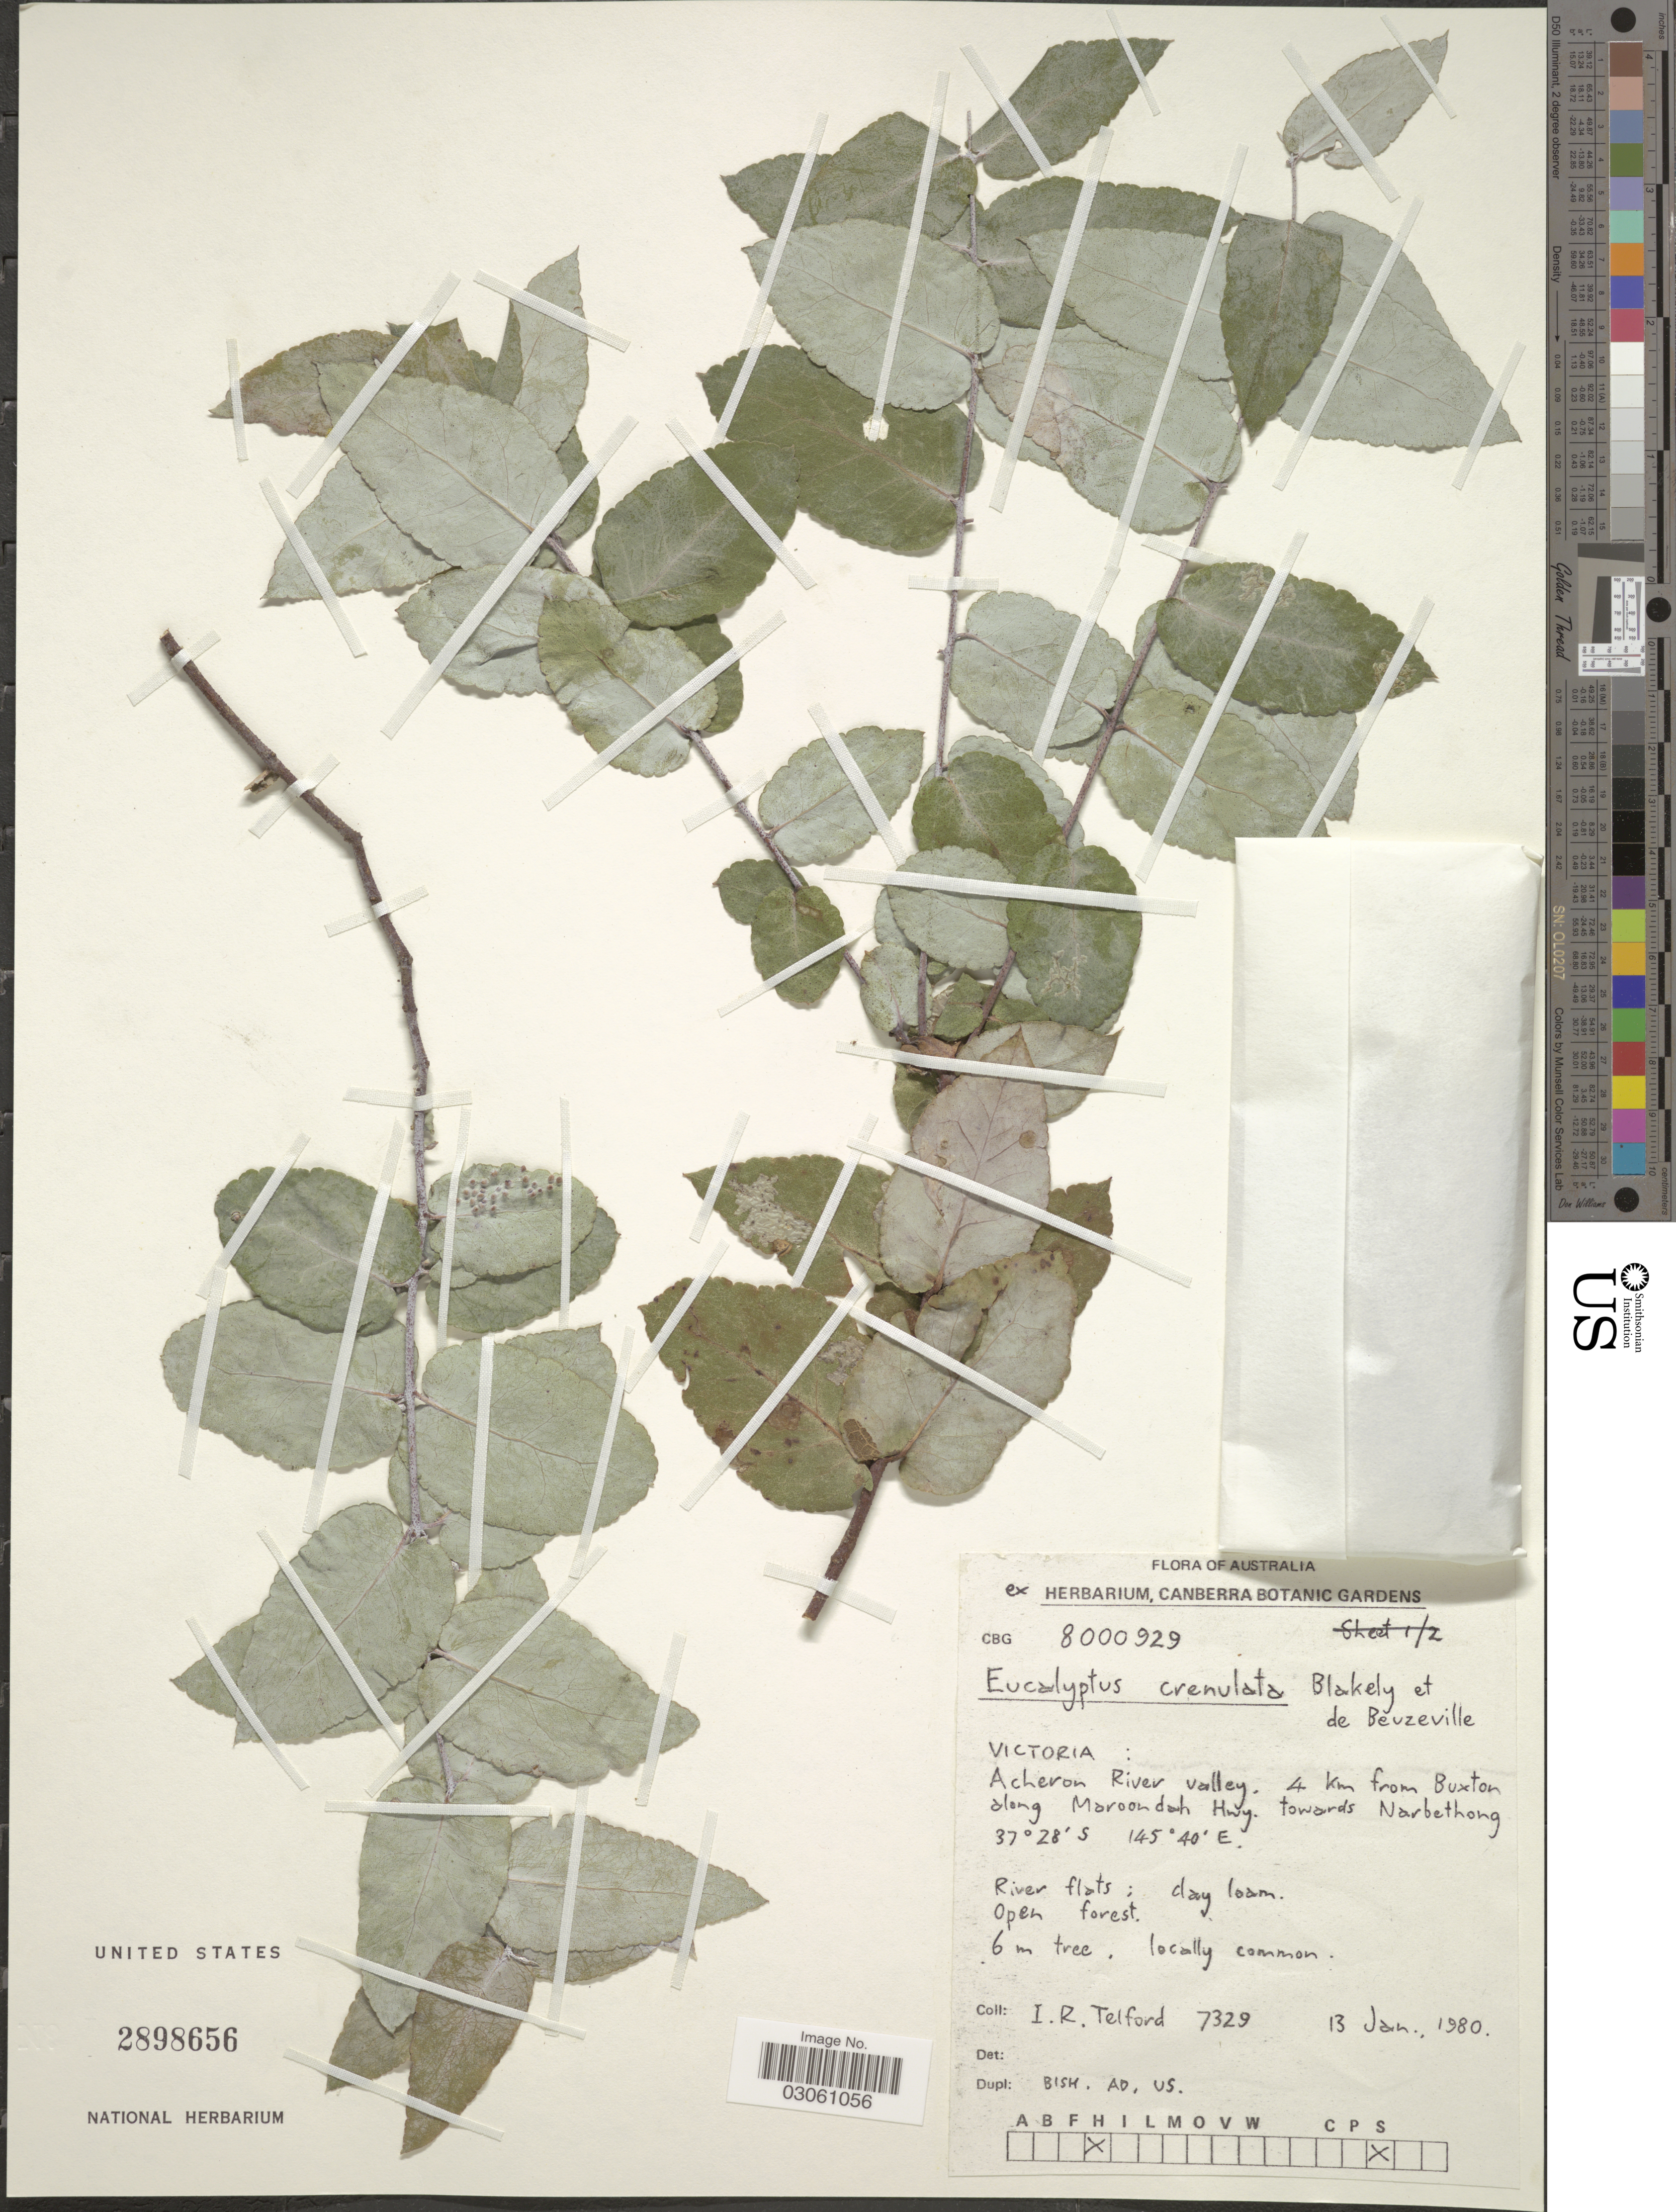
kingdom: Plantae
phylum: Tracheophyta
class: Magnoliopsida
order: Myrtales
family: Myrtaceae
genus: Eucalyptus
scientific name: Eucalyptus crenulata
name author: Blakely & Beuzev.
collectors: I. R. Telford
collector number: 7329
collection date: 1980-01-13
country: Australia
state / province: Victoria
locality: Victoria: Acheron River valley, 4 Km from Buxton along Maroondah Hwy. towards Narbethong.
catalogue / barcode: US 2898656